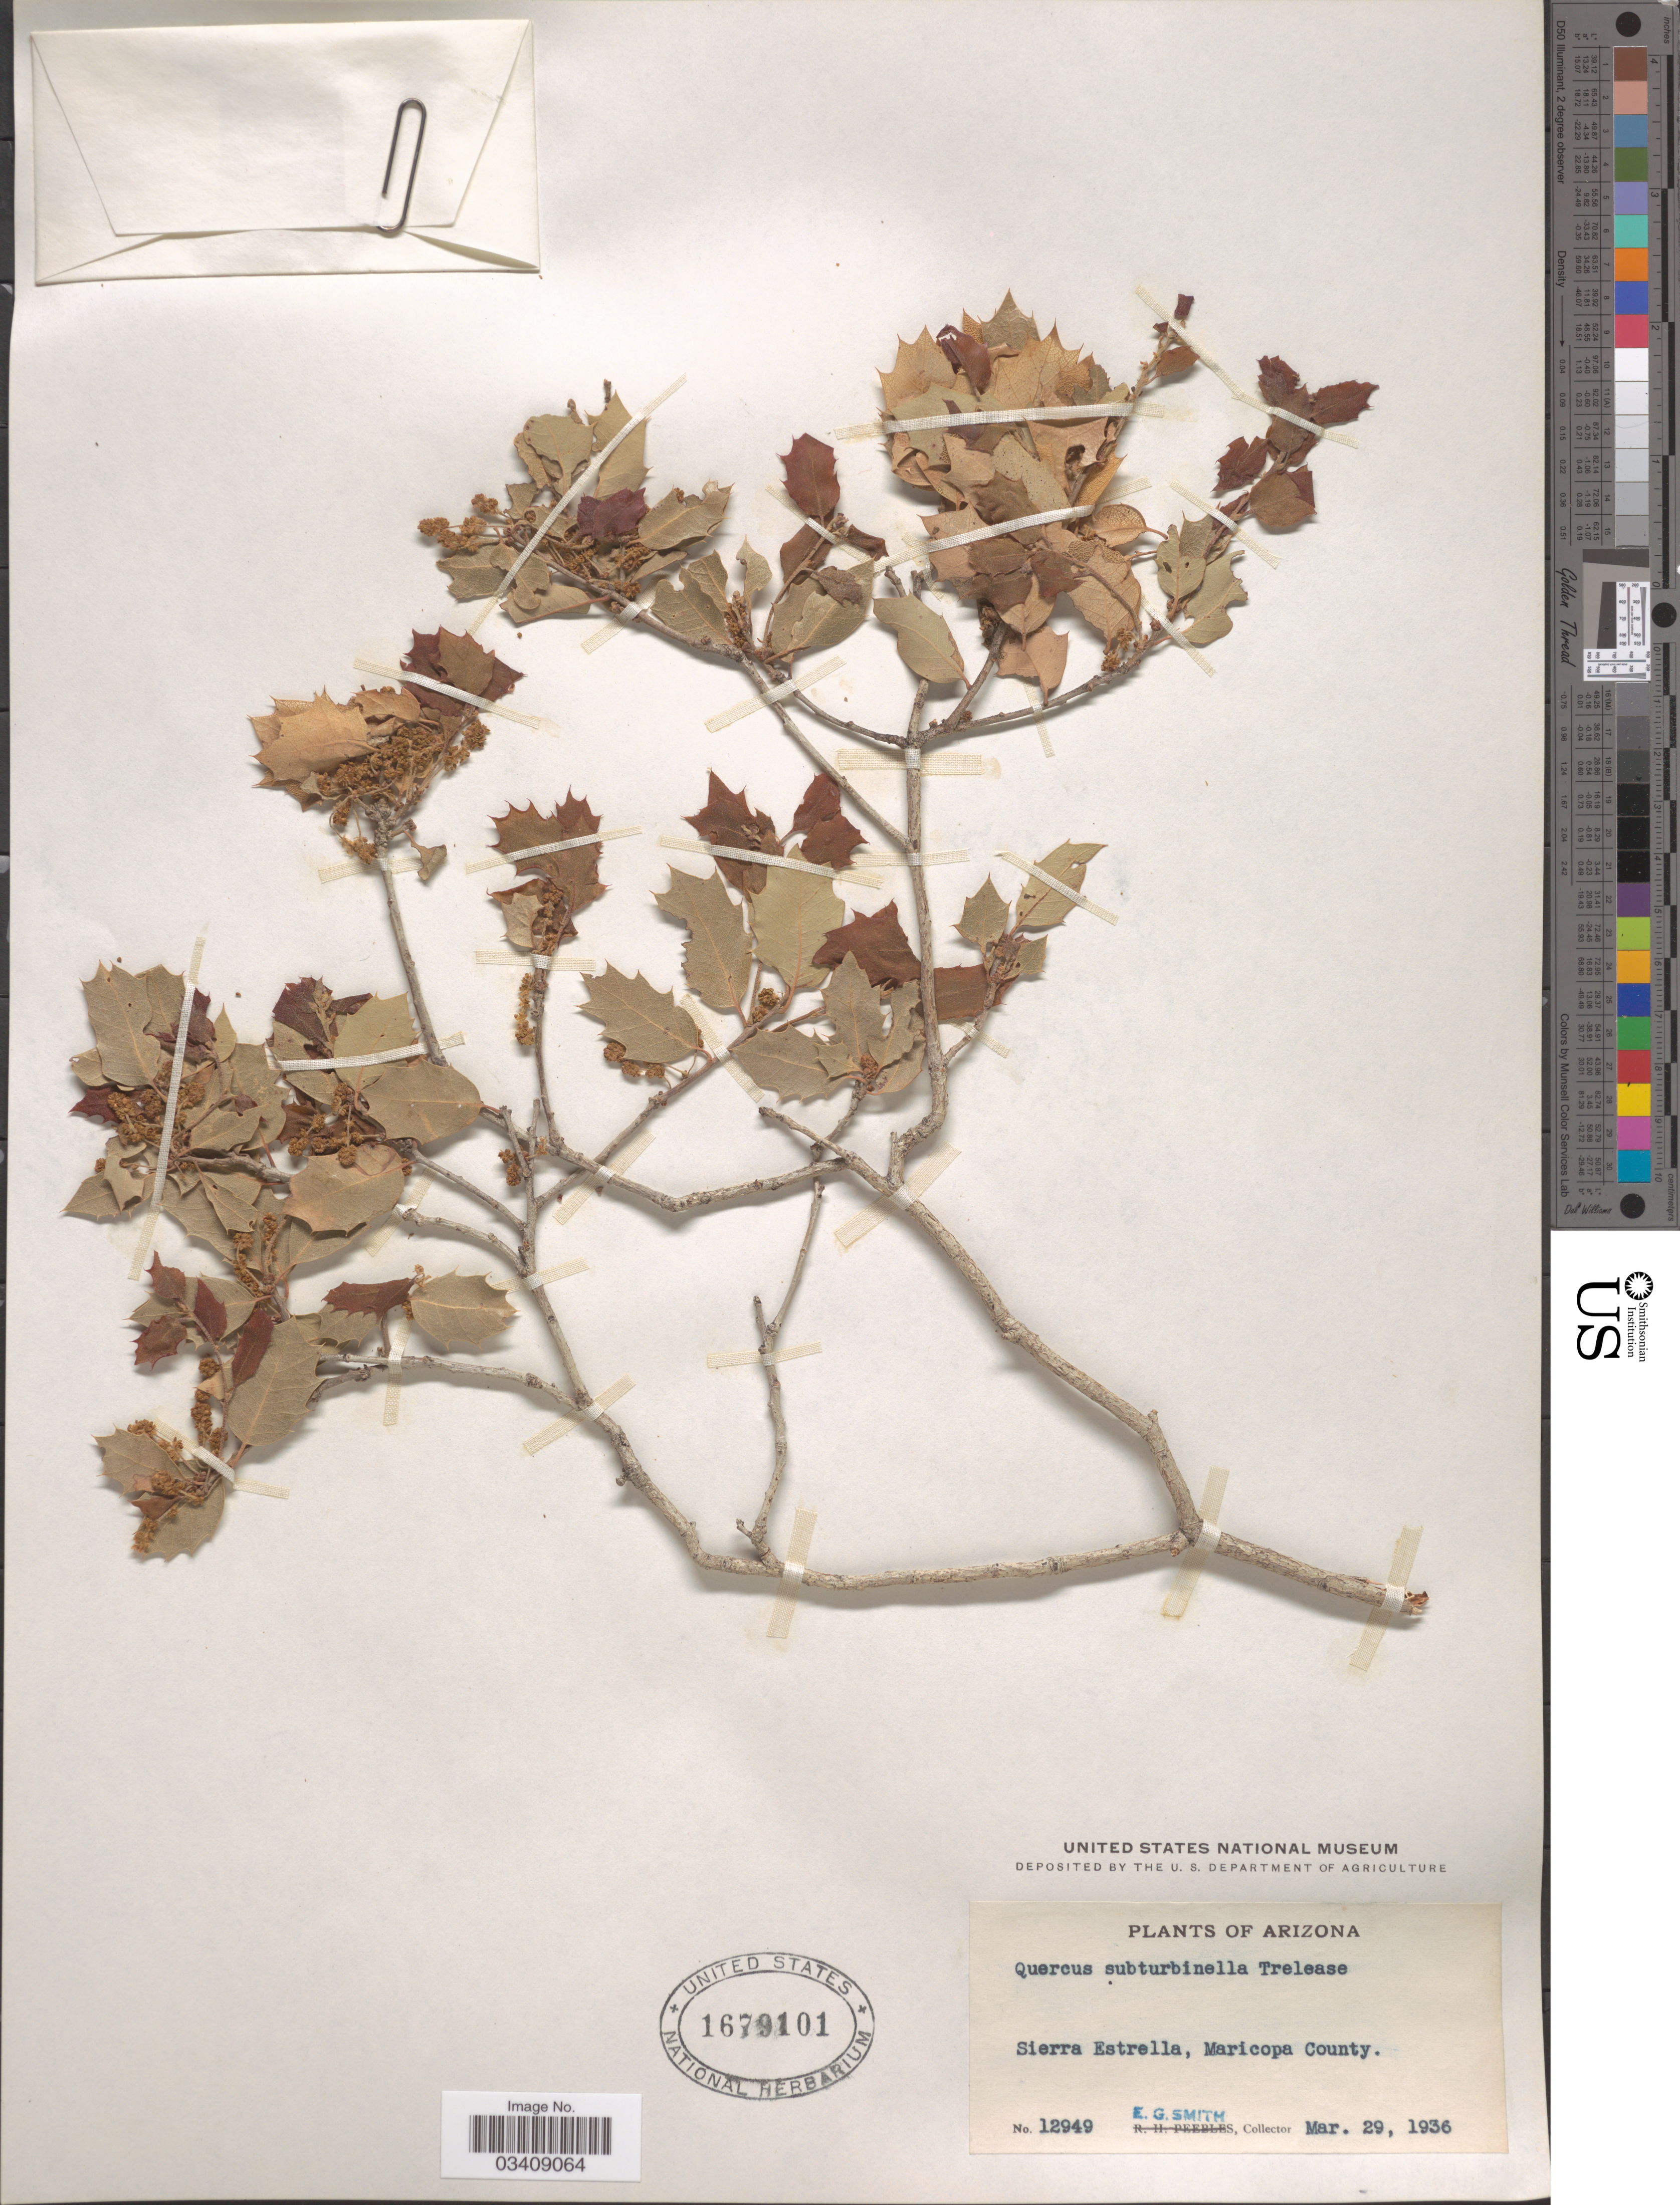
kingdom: Plantae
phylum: Tracheophyta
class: Magnoliopsida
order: Fagales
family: Fagaceae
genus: Quercus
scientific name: Quercus turbinella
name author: Greene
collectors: E. G. Smith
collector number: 12949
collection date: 1936-03-29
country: United States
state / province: Arizona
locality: Sierra Estrella, Maricopa County.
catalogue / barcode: US 1679101